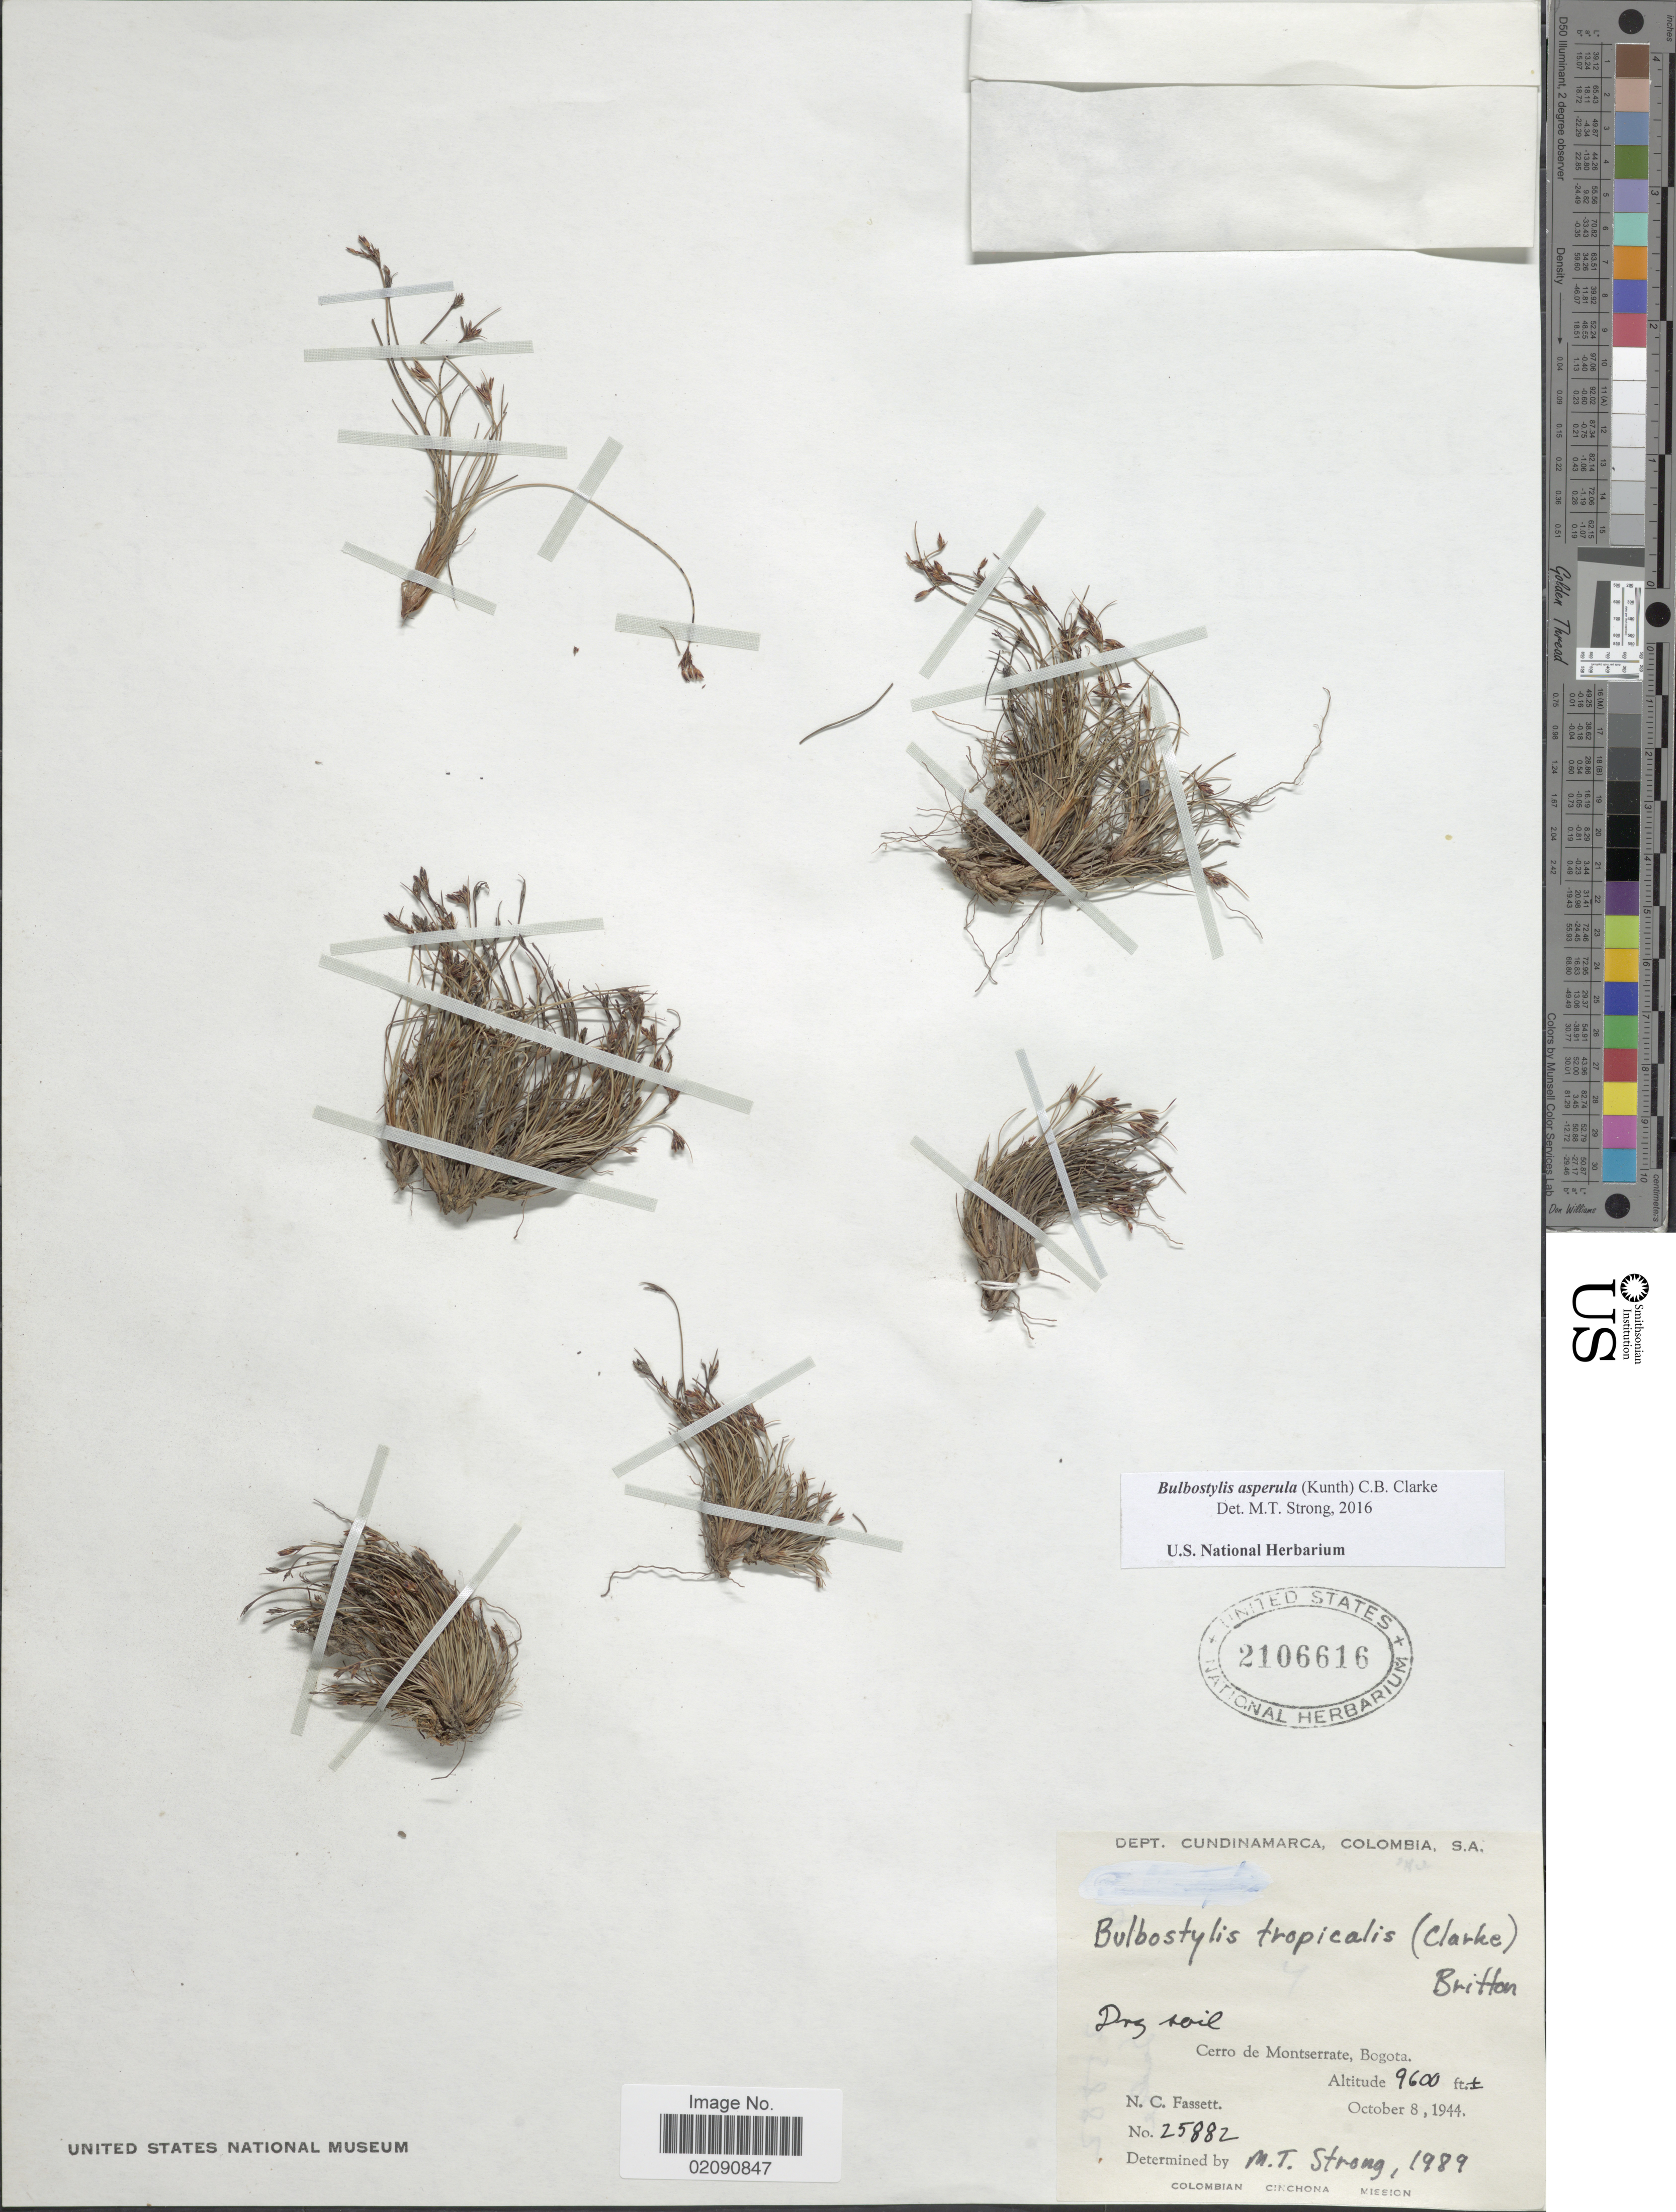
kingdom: Plantae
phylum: Tracheophyta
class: Liliopsida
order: Poales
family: Cyperaceae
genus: Bulbostylis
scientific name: Bulbostylis asperula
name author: (Kunth) C.B. Clarke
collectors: N. C. Fassett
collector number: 25882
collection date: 1944-10-08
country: Colombia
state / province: Cundinamarca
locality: S.A., Cerro de Montserrate, Bogota.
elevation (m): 2926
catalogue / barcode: US 2106616